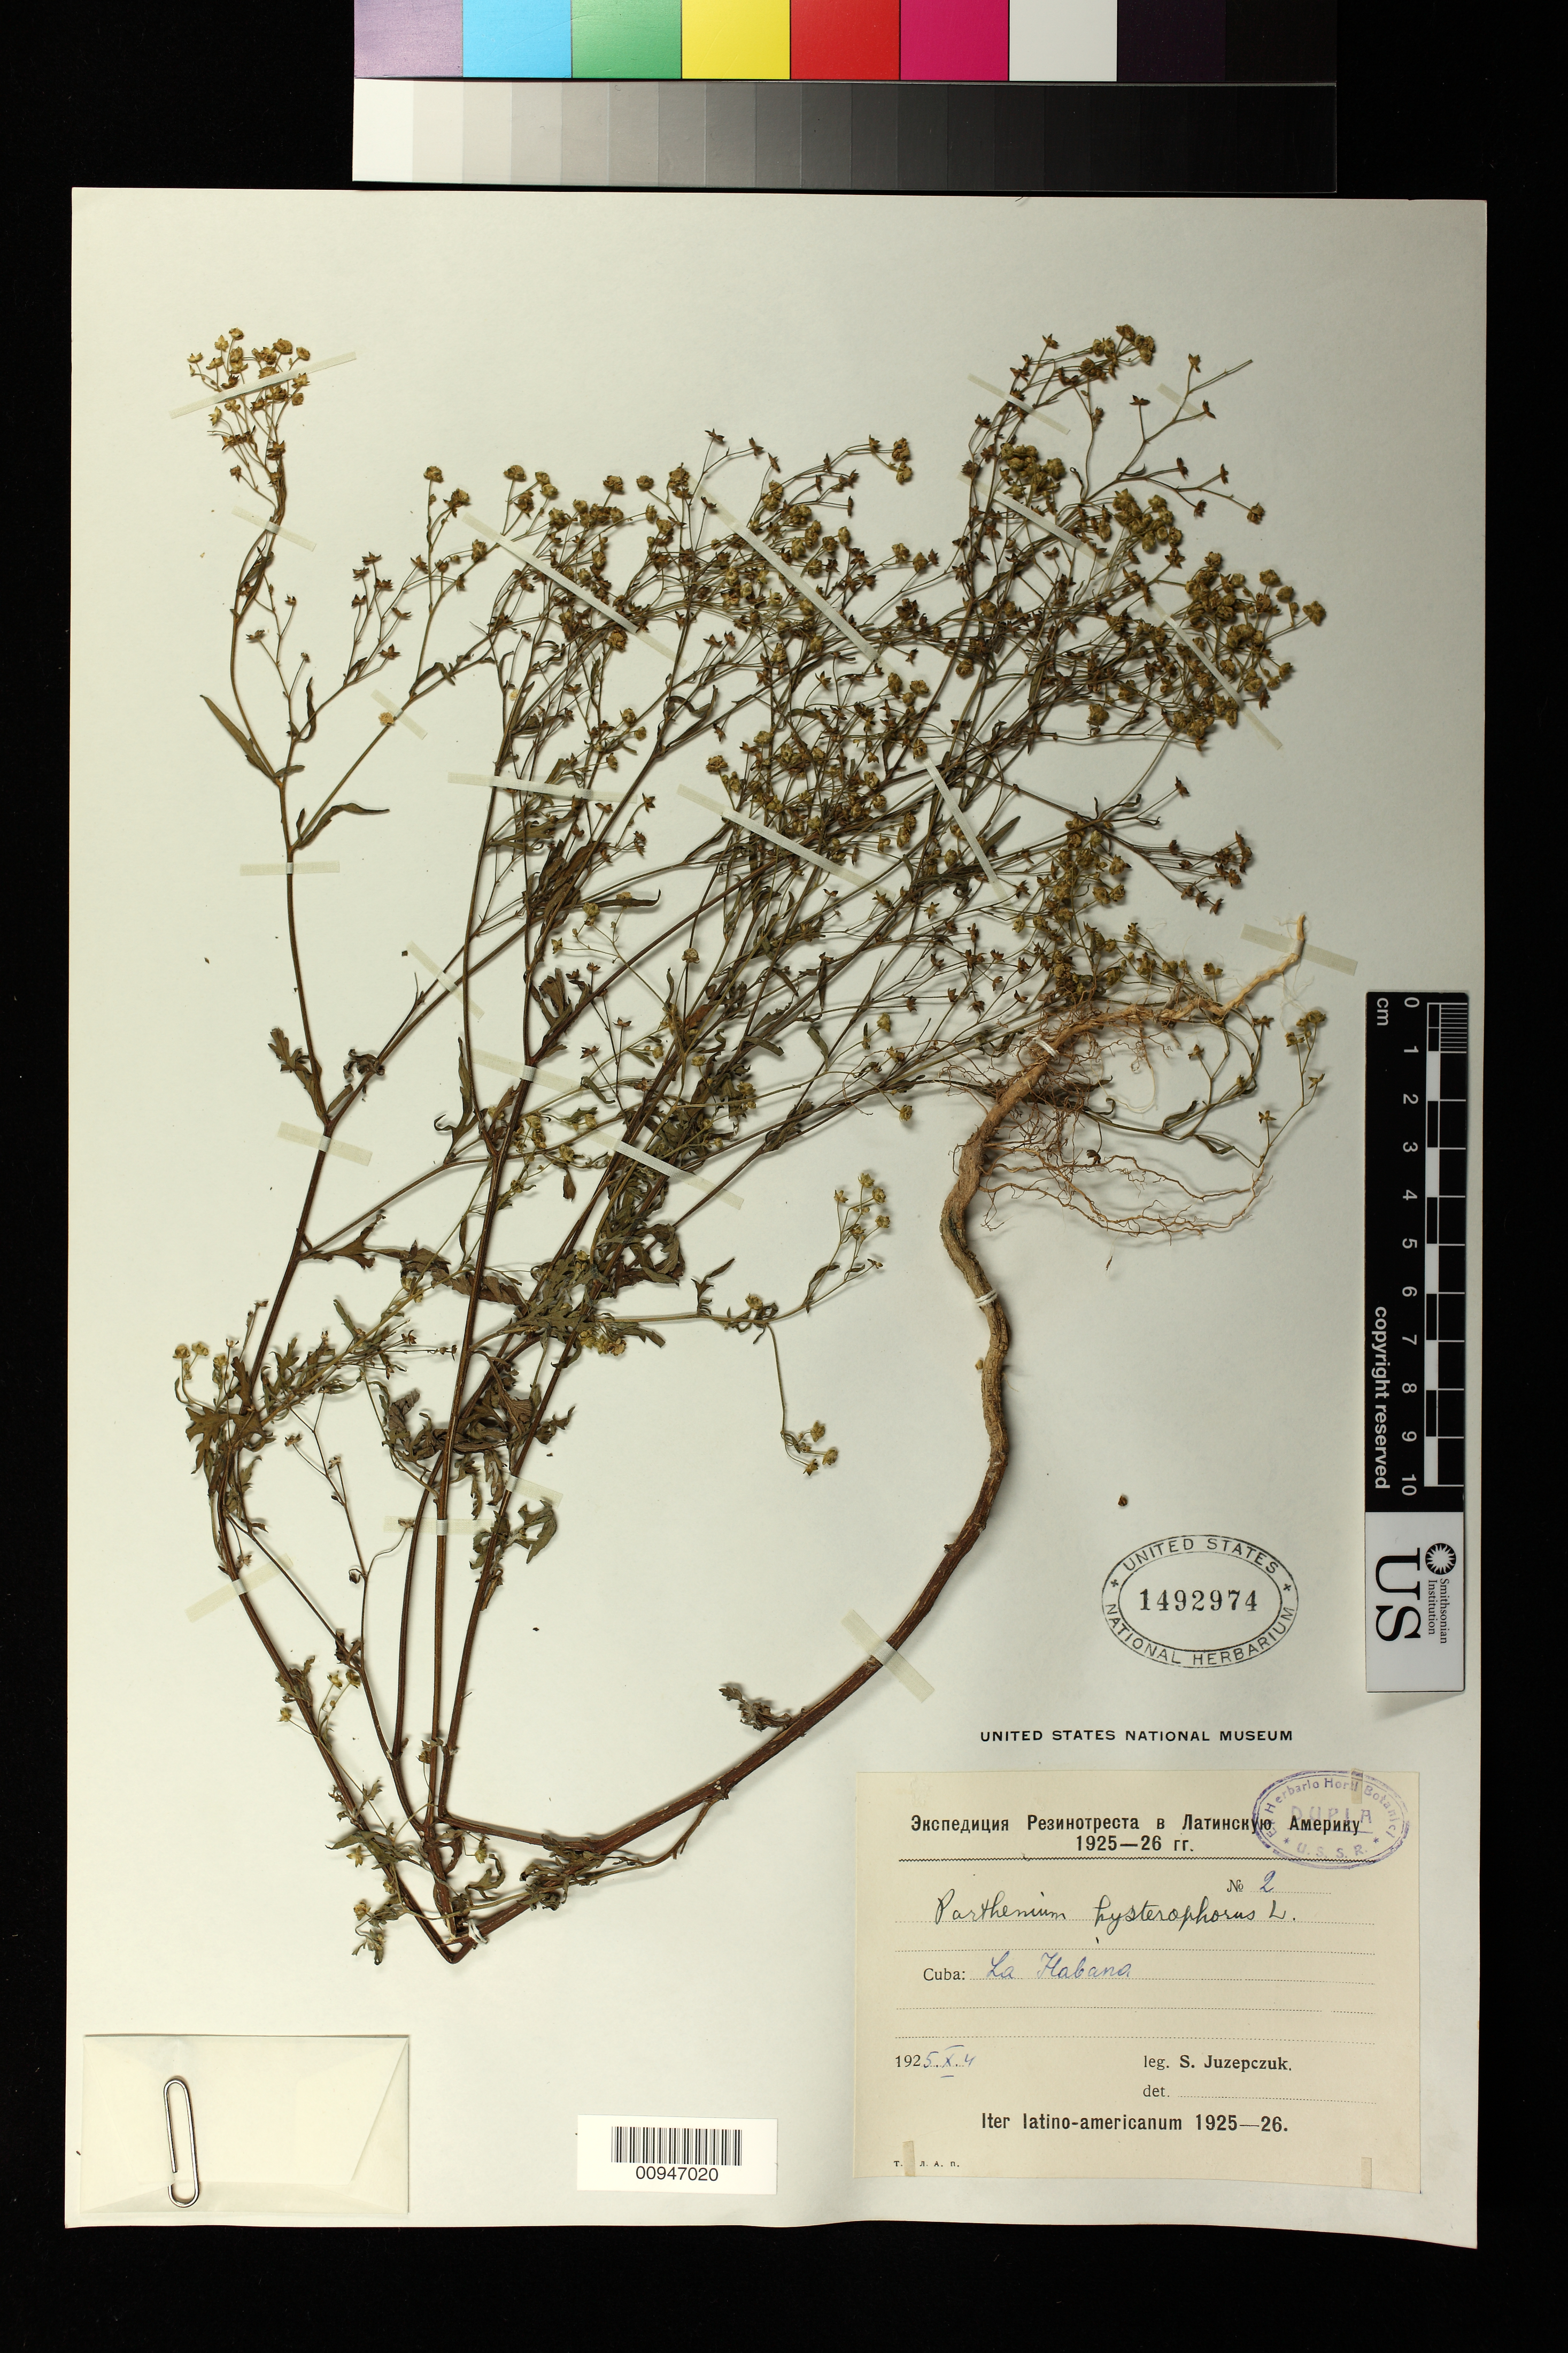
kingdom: Plantae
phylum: Tracheophyta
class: Magnoliopsida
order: Asterales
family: Asteraceae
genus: Parthenium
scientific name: Parthenium hysterophorus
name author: L.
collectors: S. V. Juzepczuk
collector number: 2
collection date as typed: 04 Oct 1925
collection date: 1925-10-04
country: Cuba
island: Cuba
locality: La Habana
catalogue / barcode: US 1492974